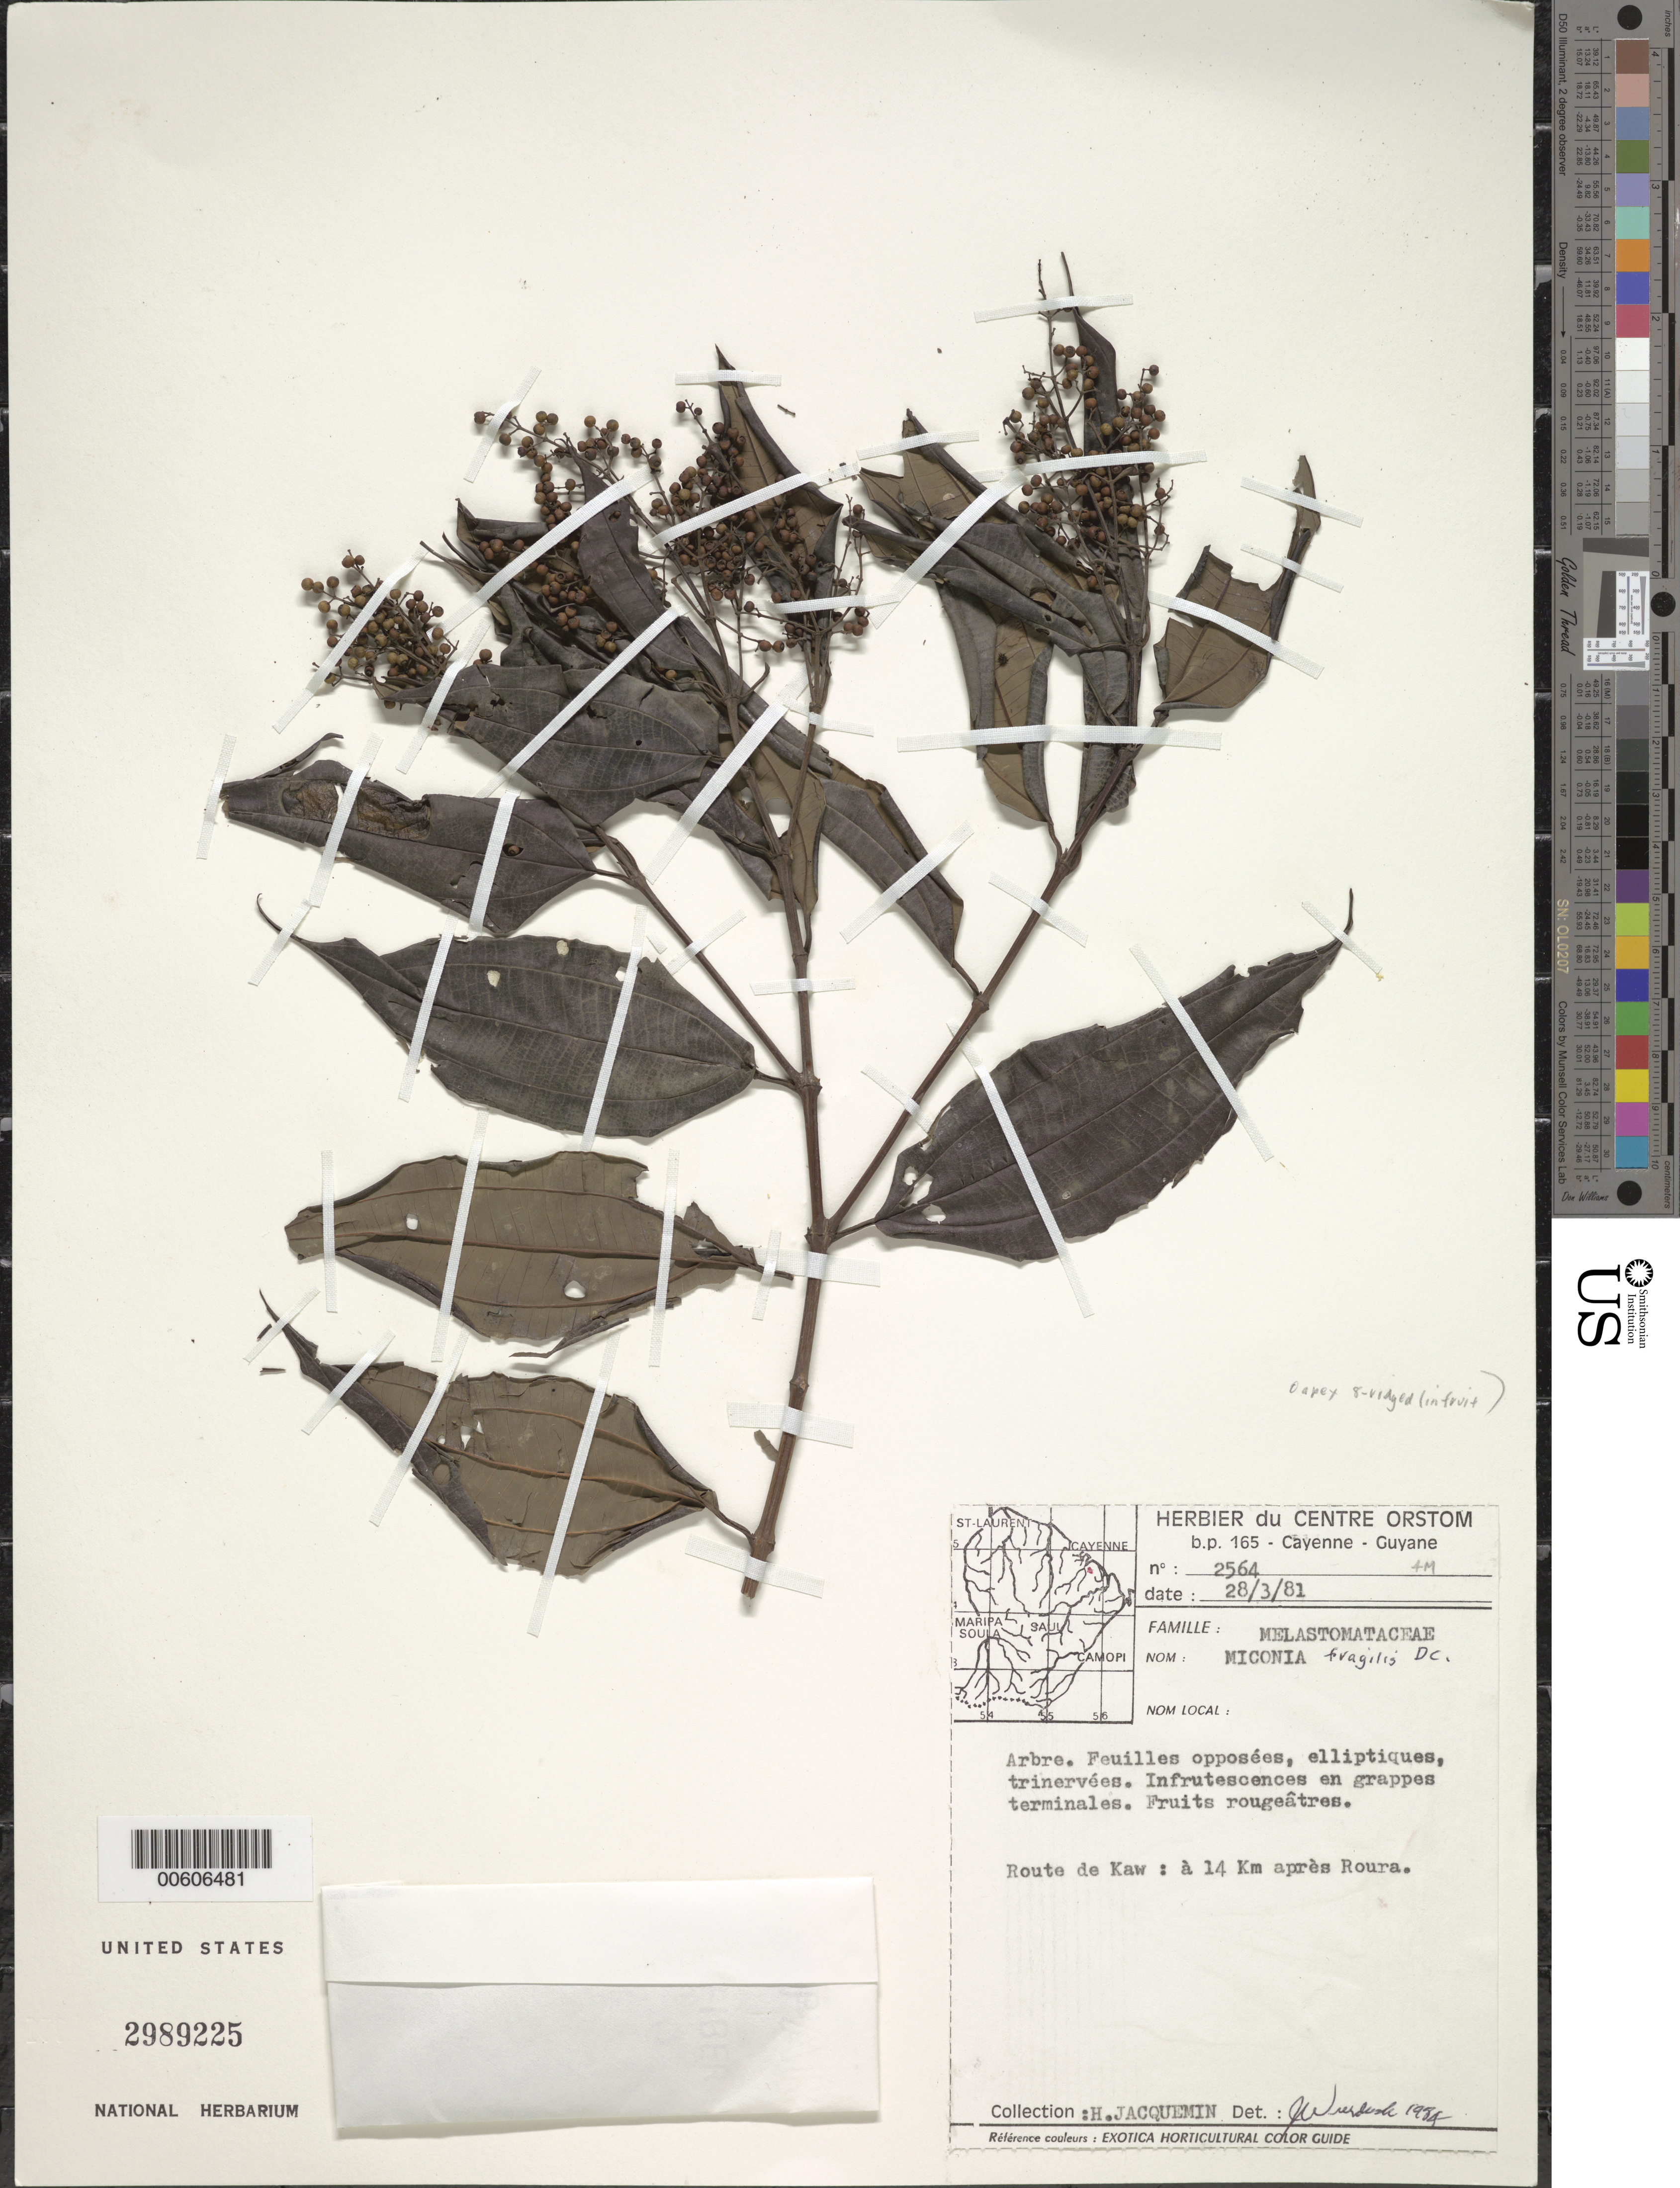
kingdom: Plantae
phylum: Tracheophyta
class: Magnoliopsida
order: Myrtales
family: Melastomataceae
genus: Miconia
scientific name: Miconia fragilis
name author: Naudin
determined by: Wurdack, John J., (US), US (UNITED STATES)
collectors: H. Jacquemin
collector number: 2564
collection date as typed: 28-Mar-81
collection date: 1981-03-28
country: French Guiana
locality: Route de Kaw, 14 km après Roura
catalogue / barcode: US 2989225